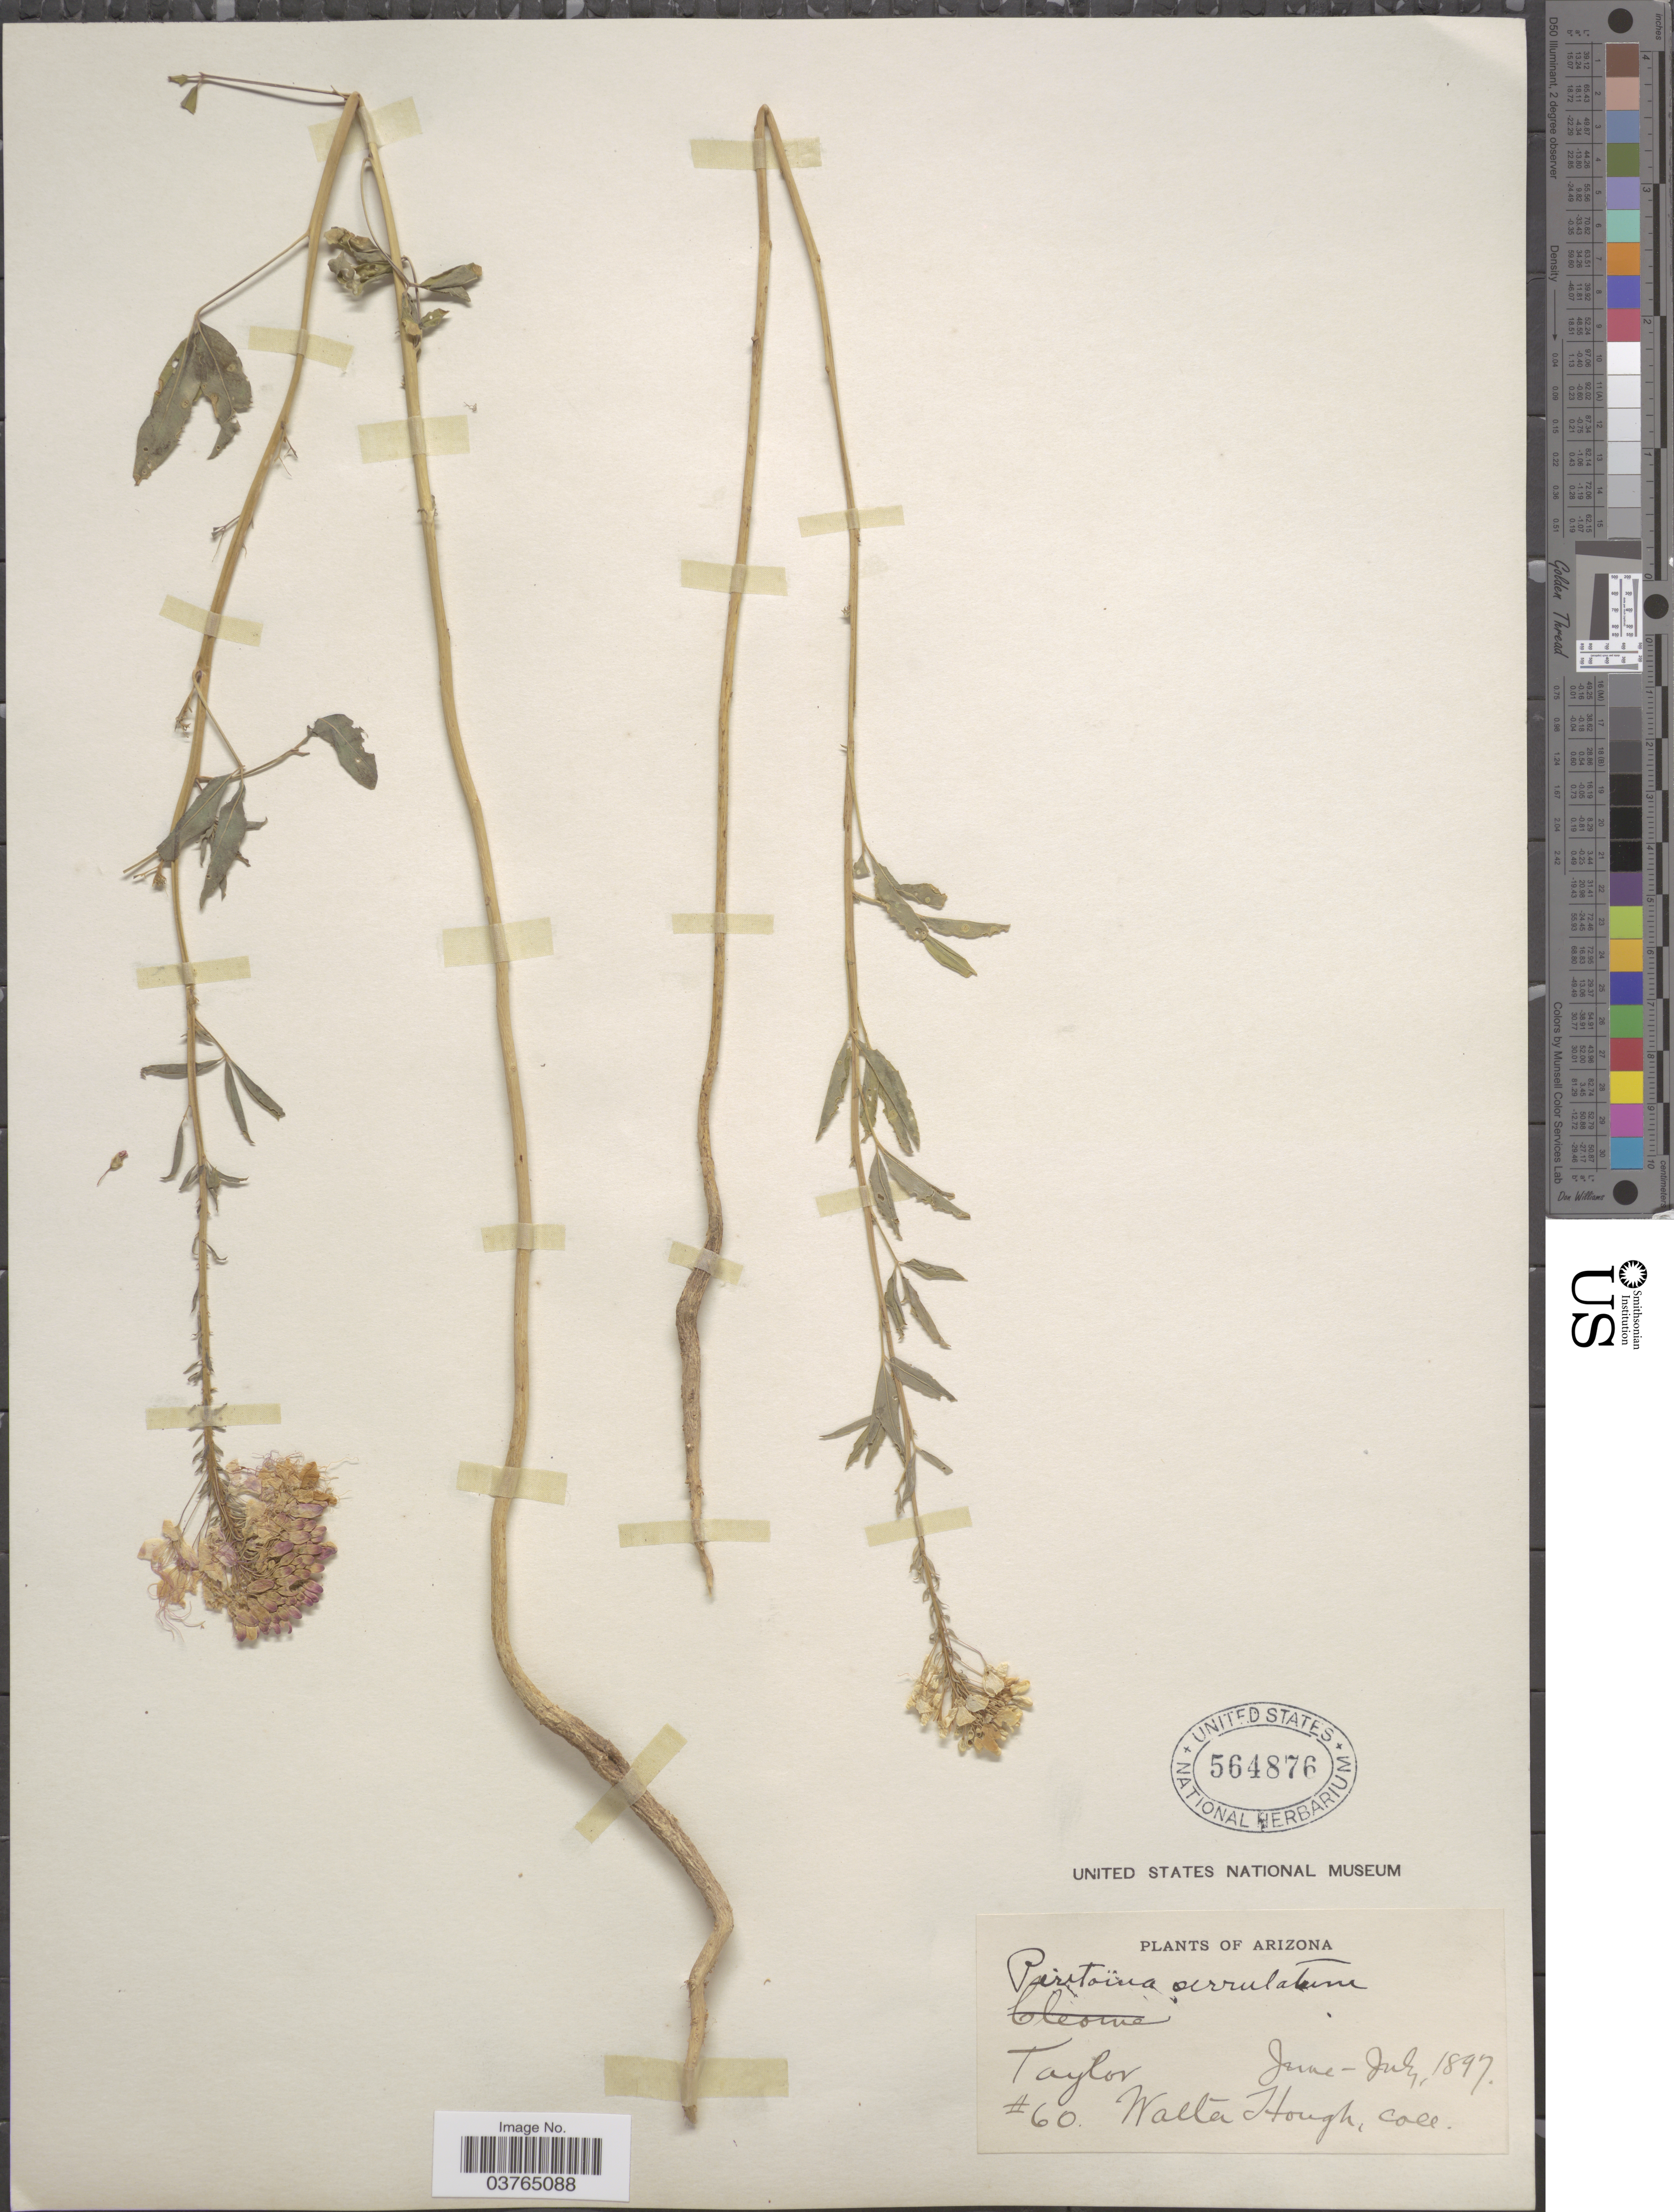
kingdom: Plantae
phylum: Tracheophyta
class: Magnoliopsida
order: Brassicales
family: Cleomaceae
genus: Cleomella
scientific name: Cleomella serrulata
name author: (Pursh) Roalson & J.C. Hall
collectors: W. Hough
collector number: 60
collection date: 1897-06/1897-07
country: United States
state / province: Arizona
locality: Taylor.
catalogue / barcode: US 564876